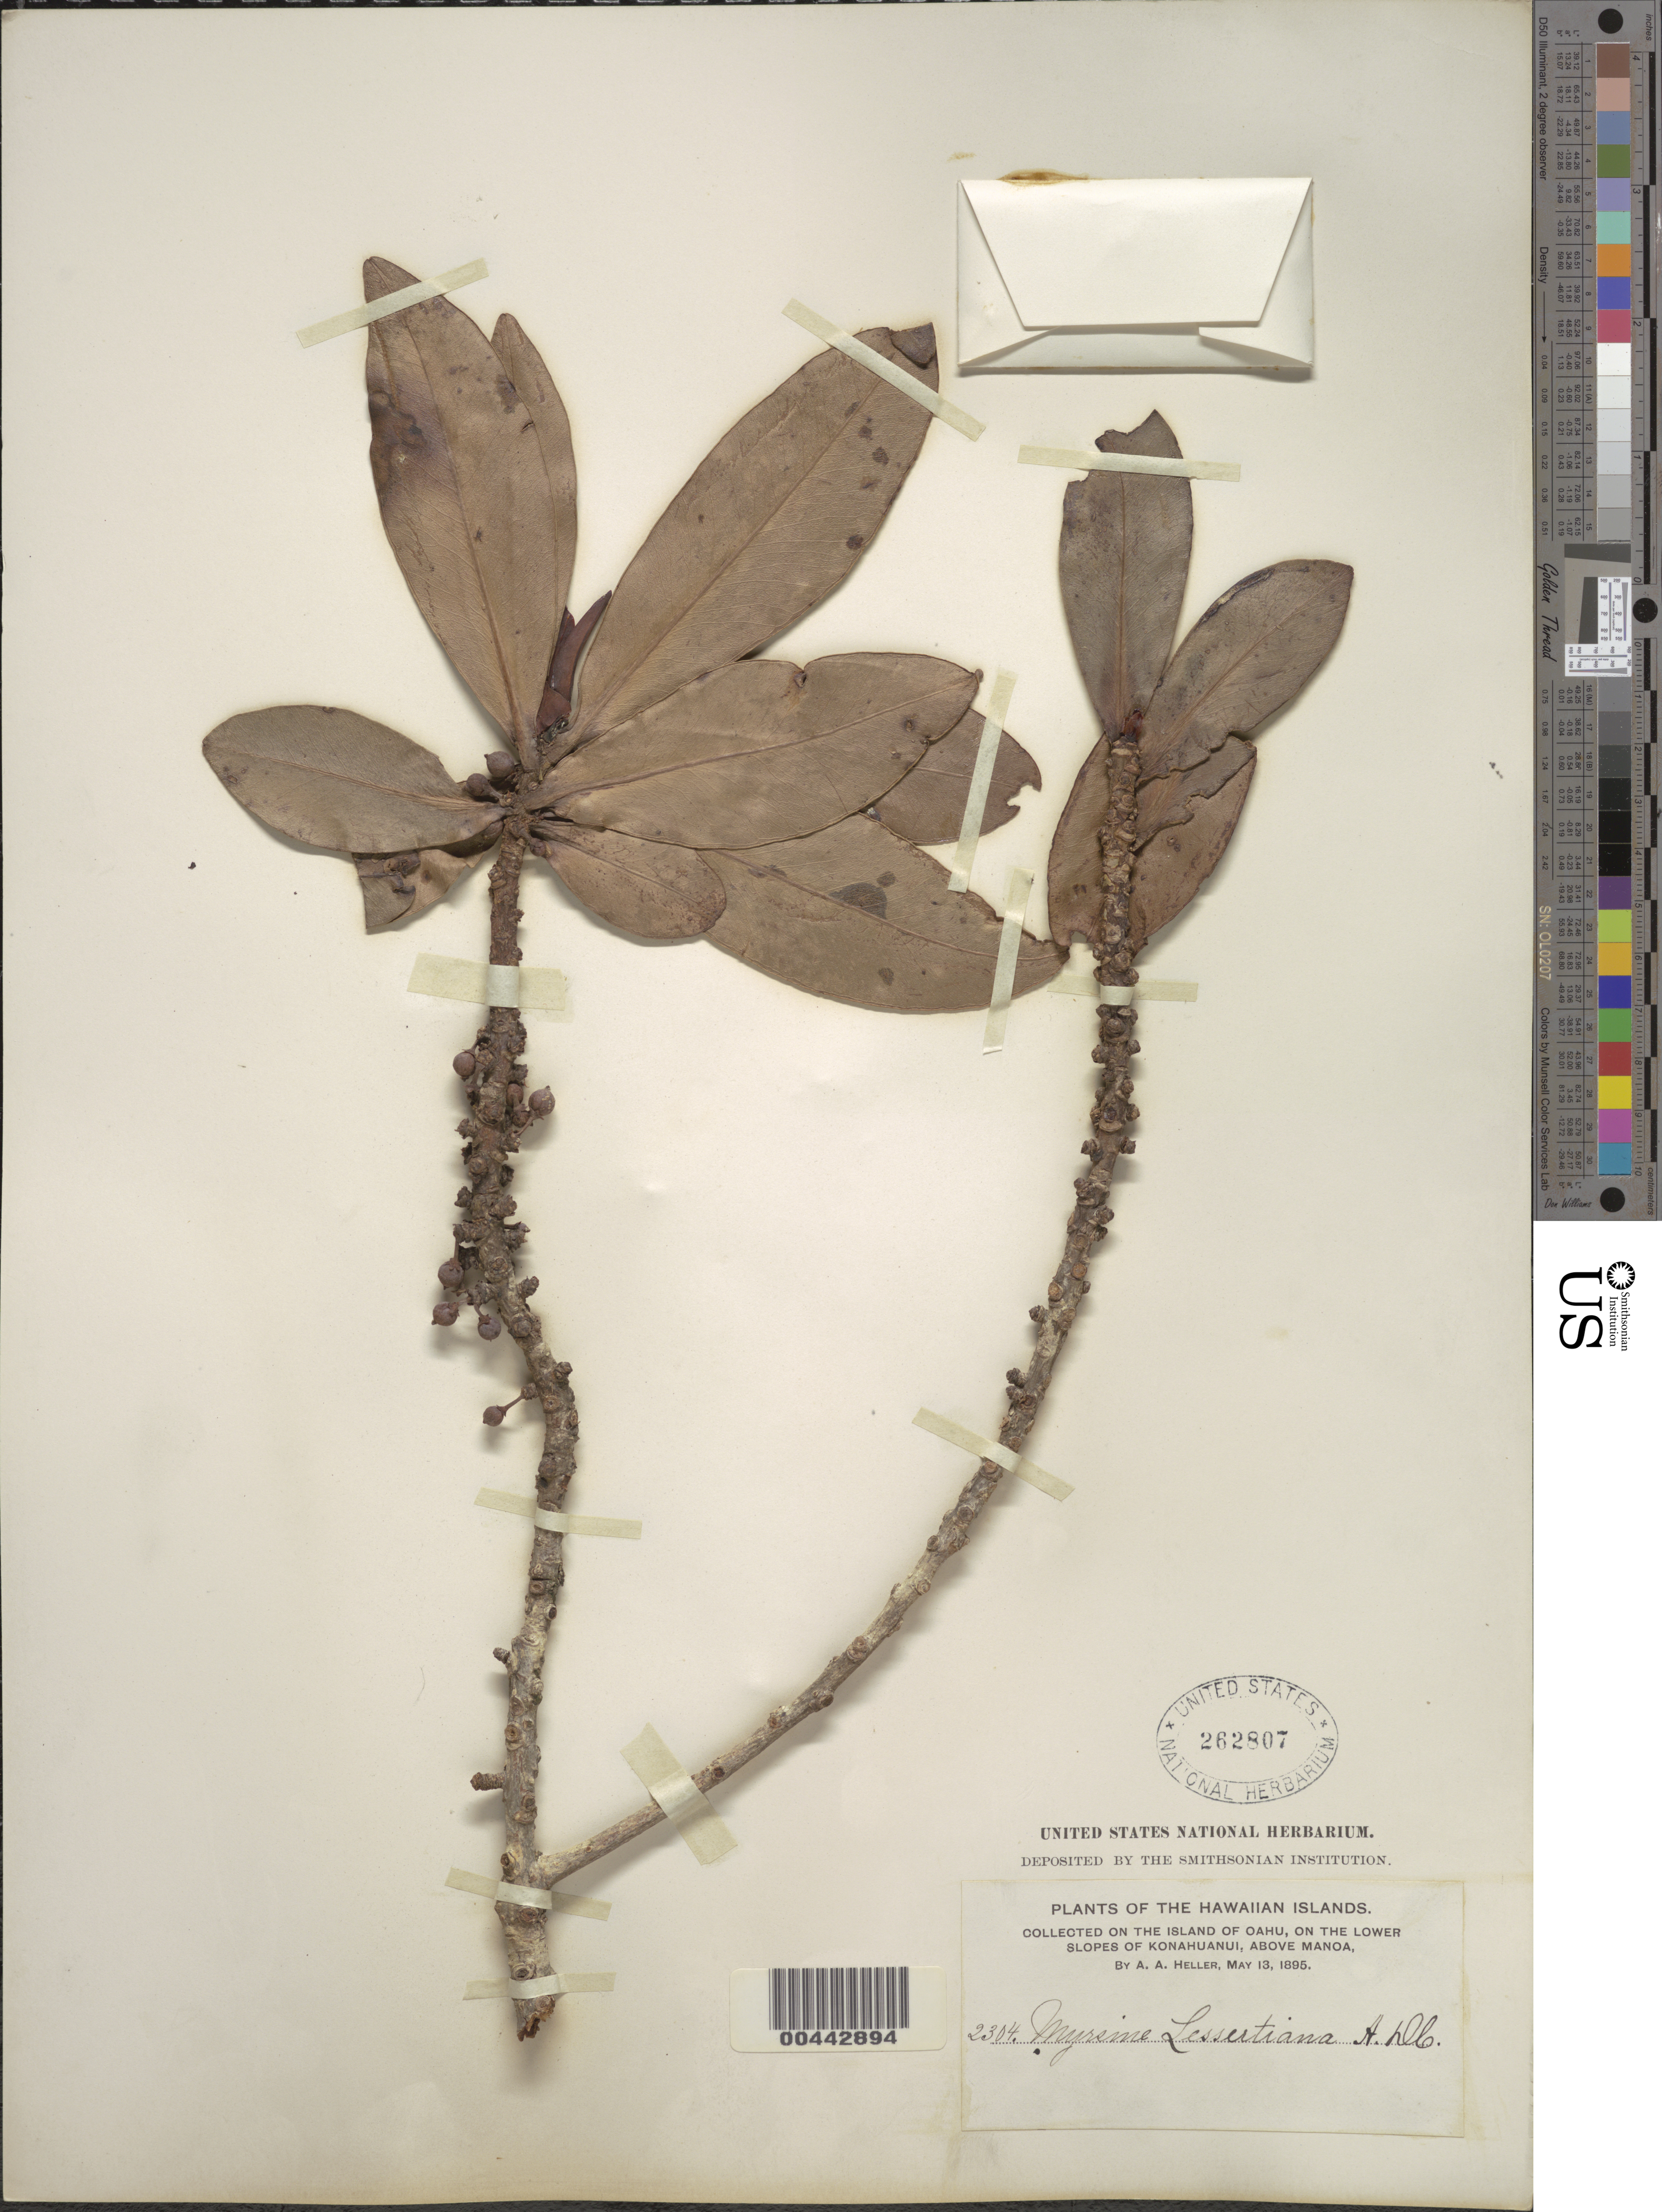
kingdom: Plantae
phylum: Tracheophyta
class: Magnoliopsida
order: Ericales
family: Primulaceae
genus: Myrsine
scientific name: Myrsine lessertiana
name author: A. DC.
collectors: A. A. Heller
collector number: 2304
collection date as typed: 13 May 1895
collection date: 1895-05-13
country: United States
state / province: Hawaii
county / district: Honolulu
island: Oahu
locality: On the lower slopes of Konahuanui, above Manoa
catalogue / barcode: US 262807